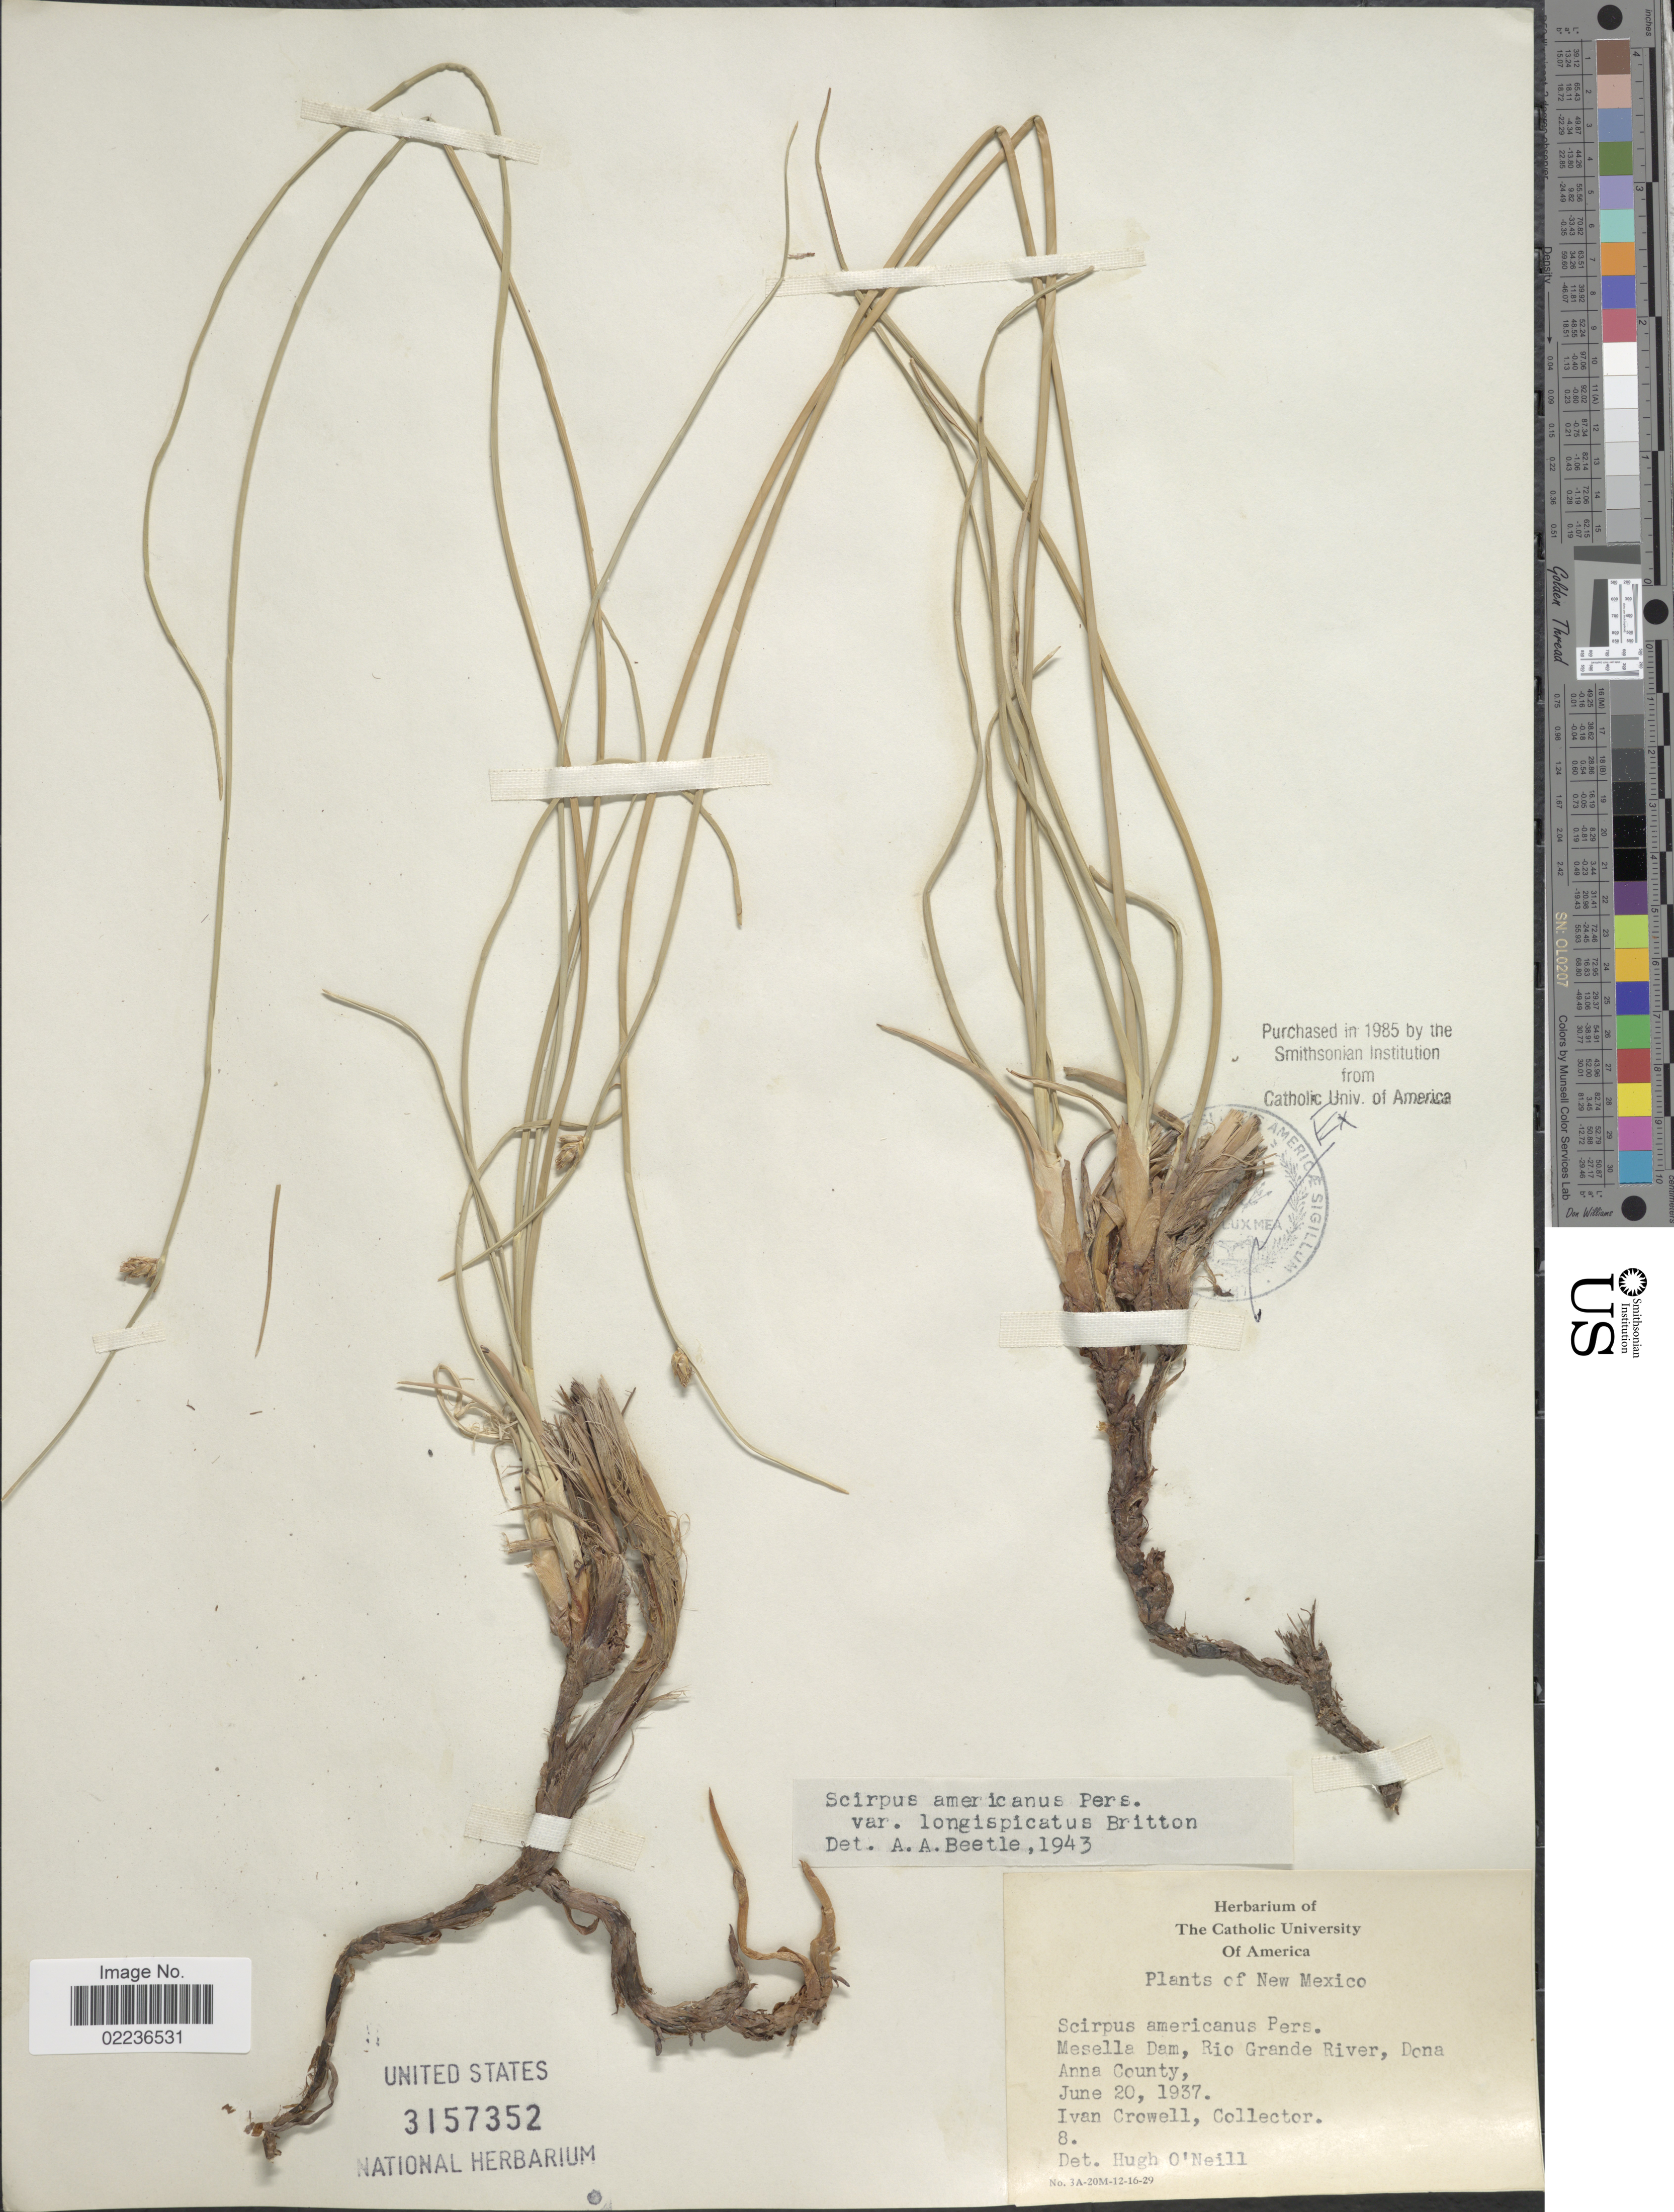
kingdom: Plantae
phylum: Tracheophyta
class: Liliopsida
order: Poales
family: Cyperaceae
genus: Schoenoplectus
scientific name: Schoenoplectus pungens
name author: (Vahl) Palla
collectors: I. Crowell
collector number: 8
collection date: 1937-06-20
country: United States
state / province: New Mexico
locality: Mesella Dam, Rio Grande River, Dona Anna County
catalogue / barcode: US 3157352